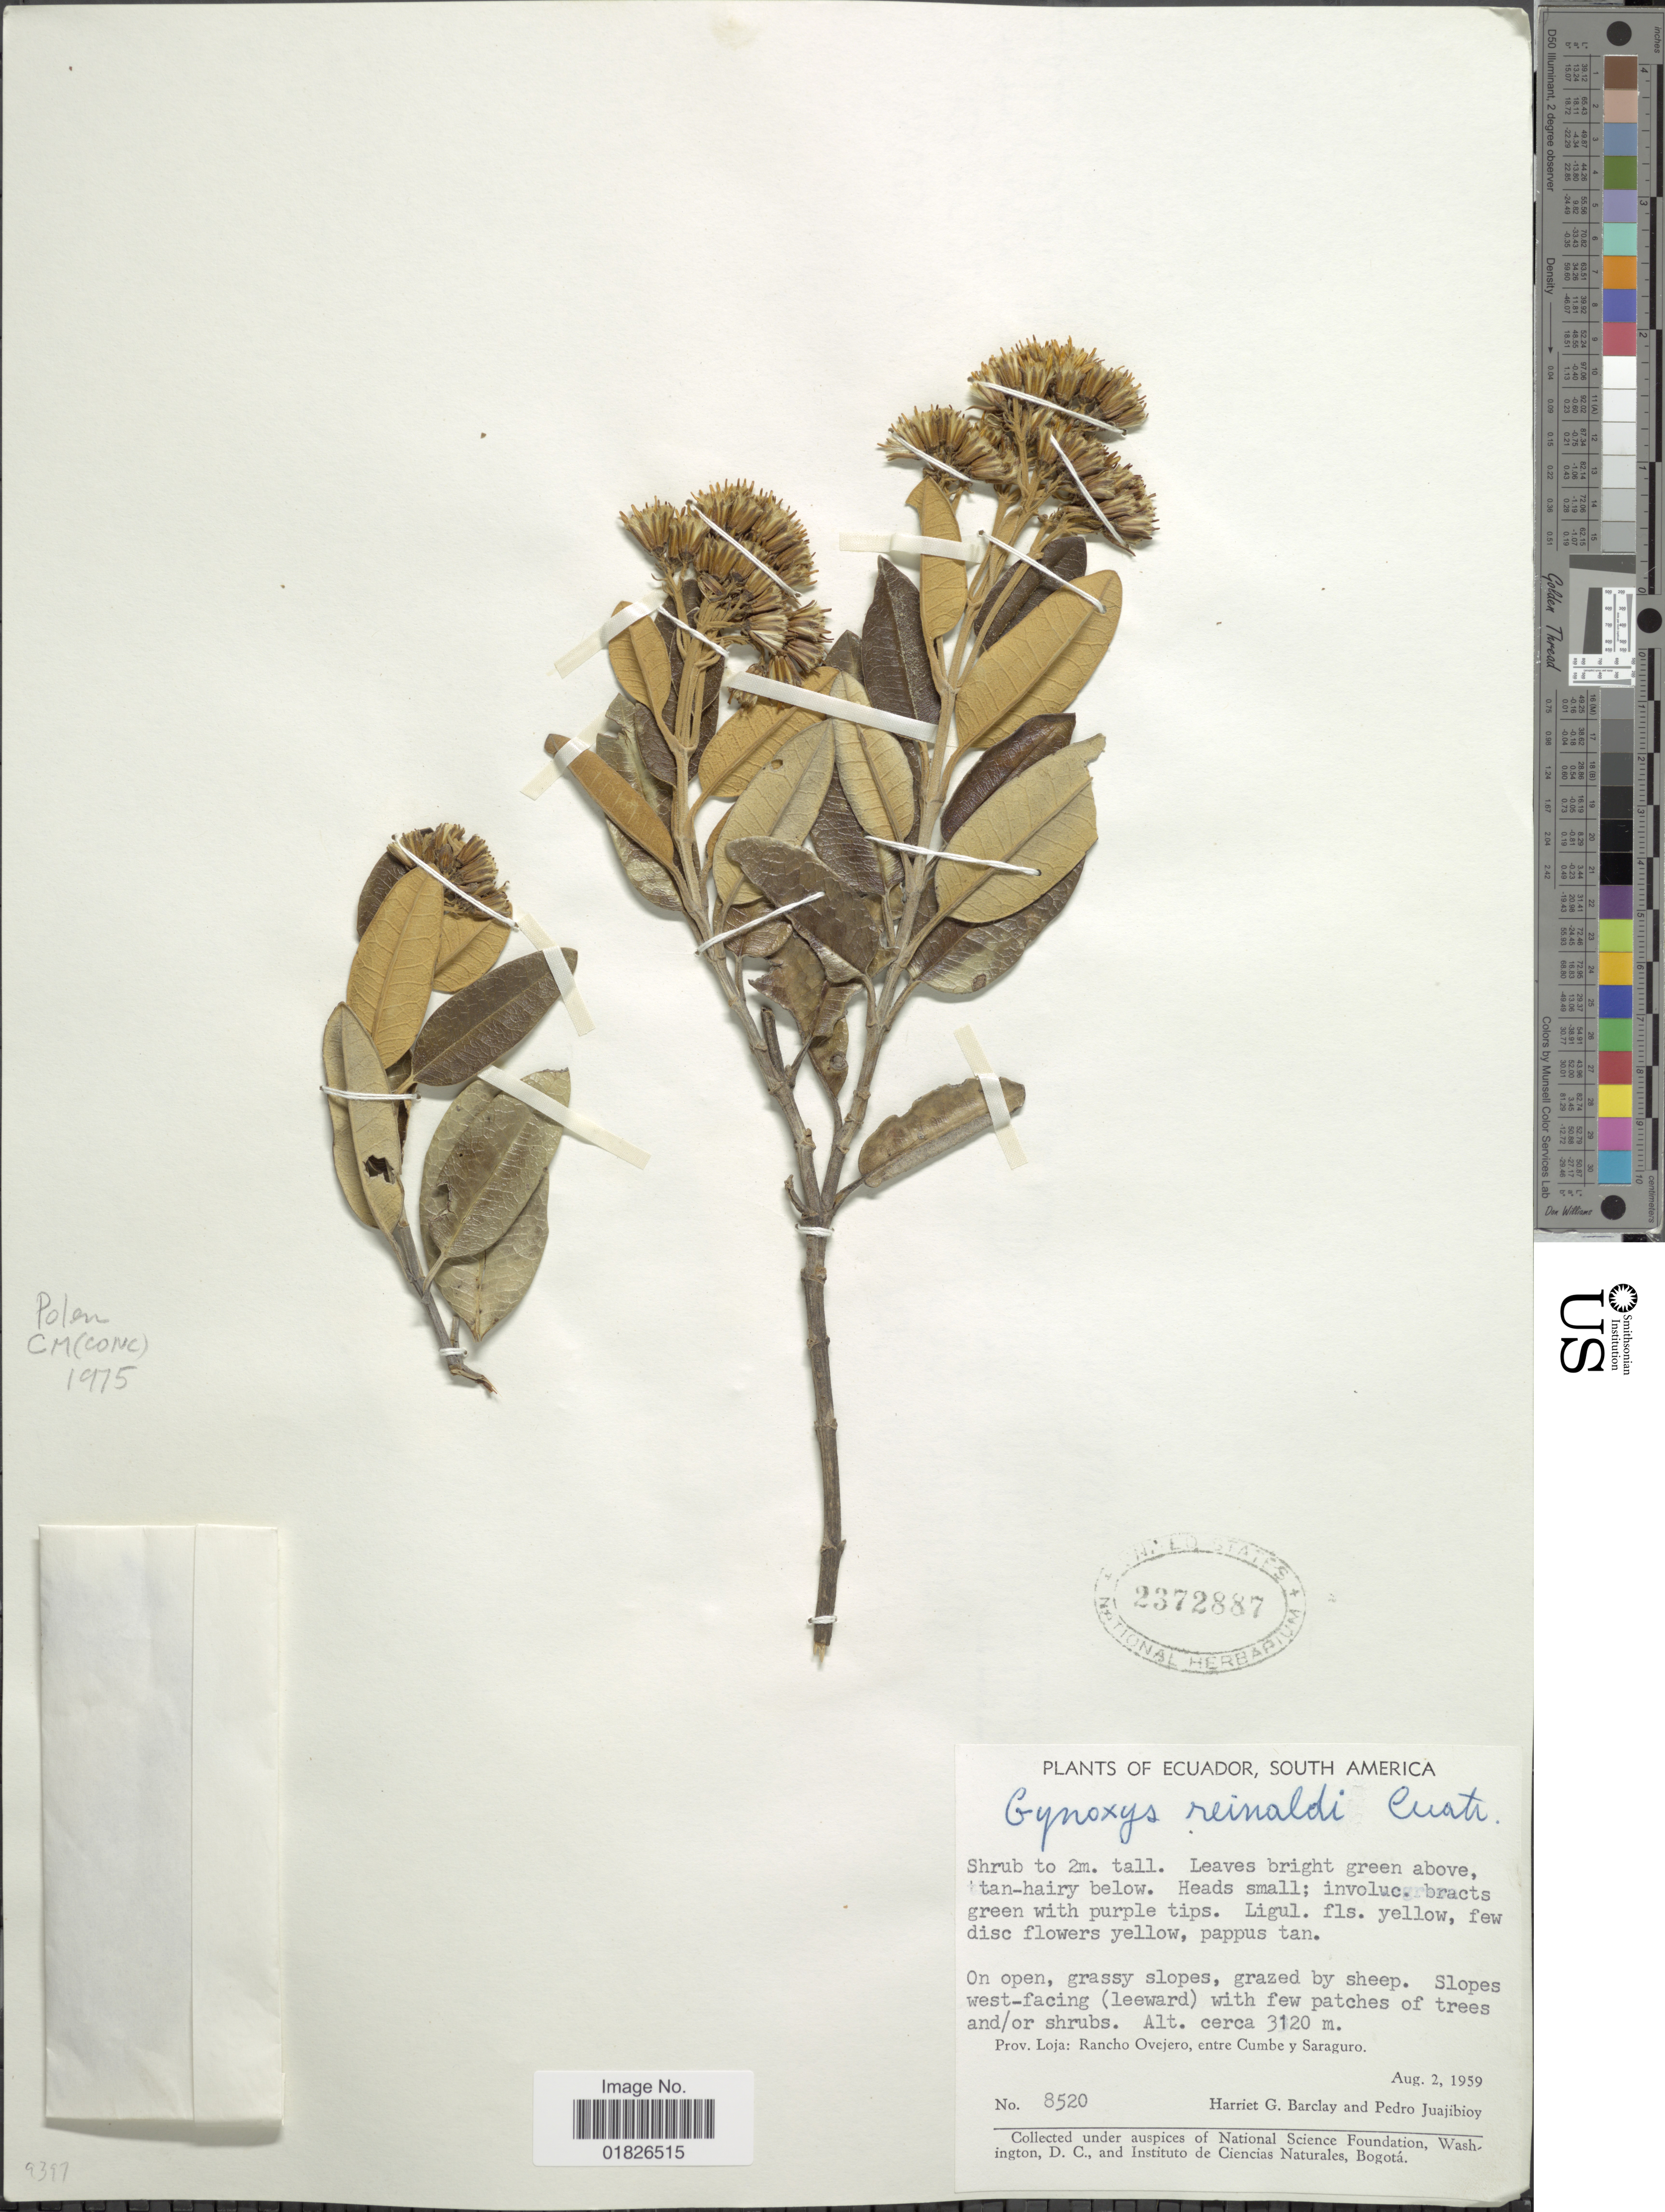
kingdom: Plantae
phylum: Tracheophyta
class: Magnoliopsida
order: Asterales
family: Asteraceae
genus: Gynoxys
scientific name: Gynoxys reinaldi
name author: Cuatrec.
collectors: H. G. Barclay & P. Juajibioy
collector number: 8520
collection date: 1959-08-02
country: Ecuador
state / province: Loja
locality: South America, Rancho Ovejero, entre Cumbe y Saraguro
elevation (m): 3120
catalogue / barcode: US 2372887